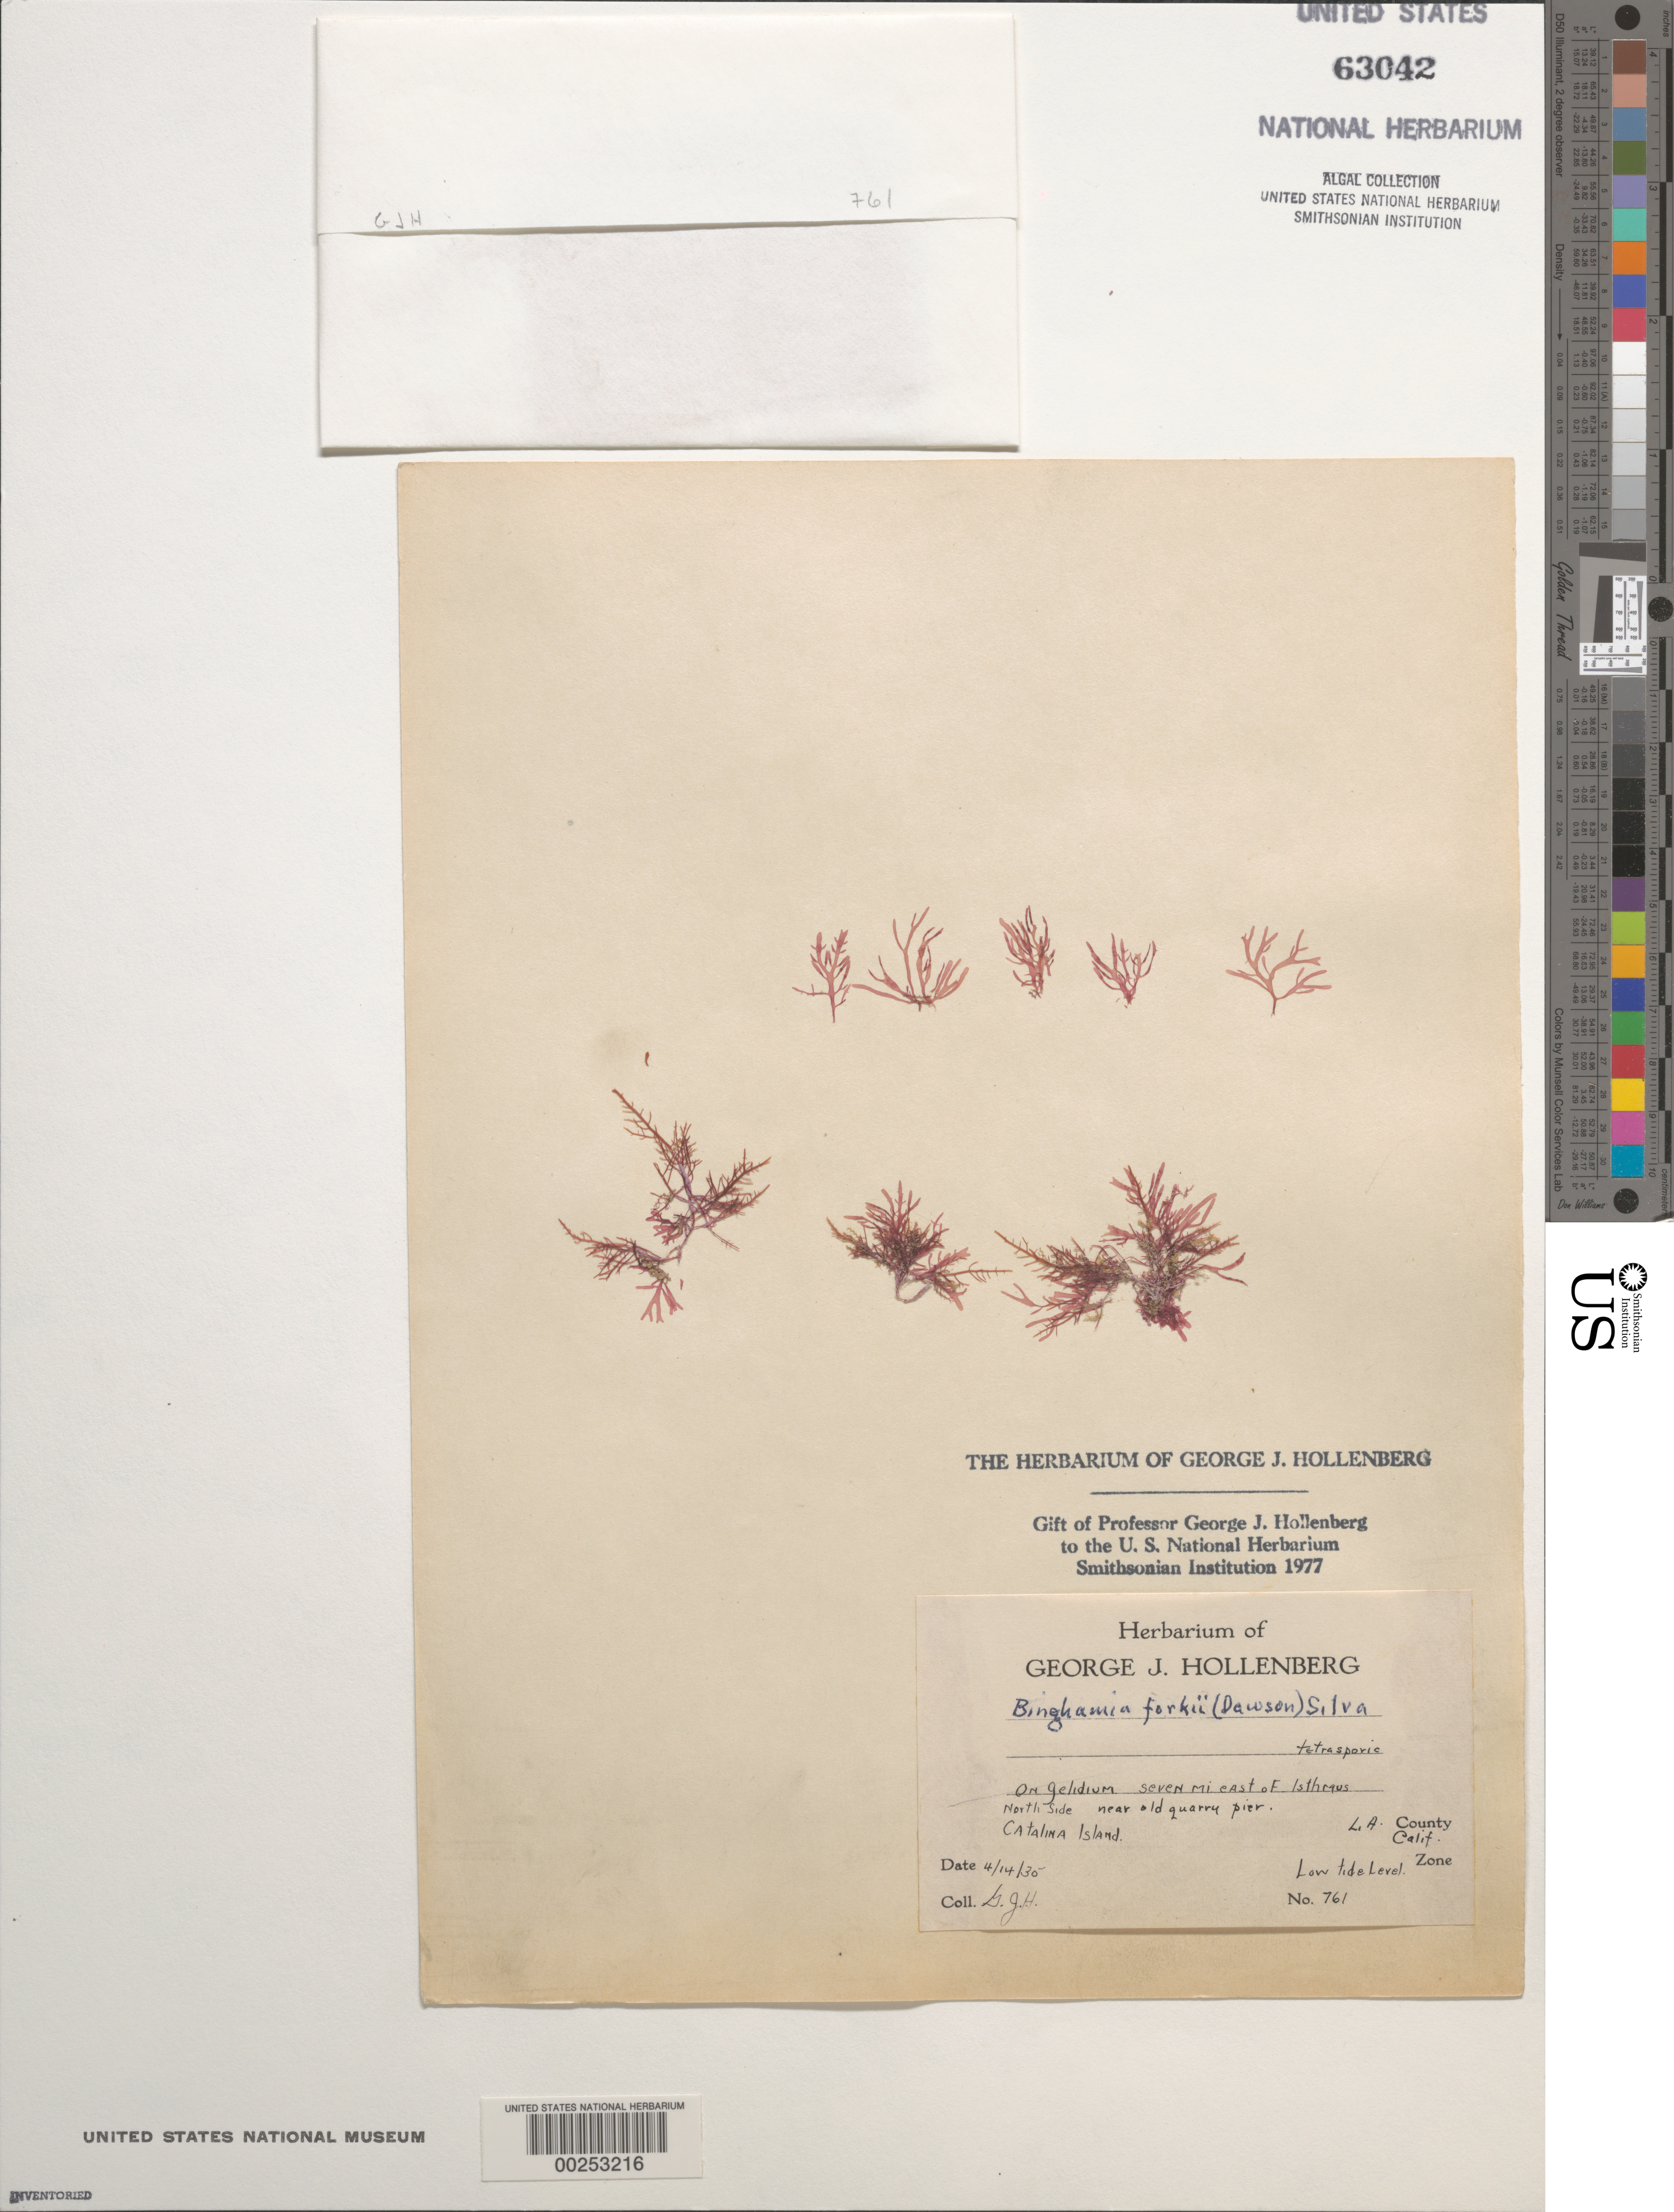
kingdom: Plantae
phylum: Rhodophyta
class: Florideophyceae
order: Rhodymeniales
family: Lomentariaceae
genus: Binghamia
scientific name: Binghamia forkii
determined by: Hollenberg, George J.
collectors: G. Hollenberg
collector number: GJH 761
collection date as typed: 14 Apr 1935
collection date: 1935-04-14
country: United States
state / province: California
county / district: Los Angeles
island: Santa Catalina Island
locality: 7 miles east of Isthmus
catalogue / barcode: US 63042